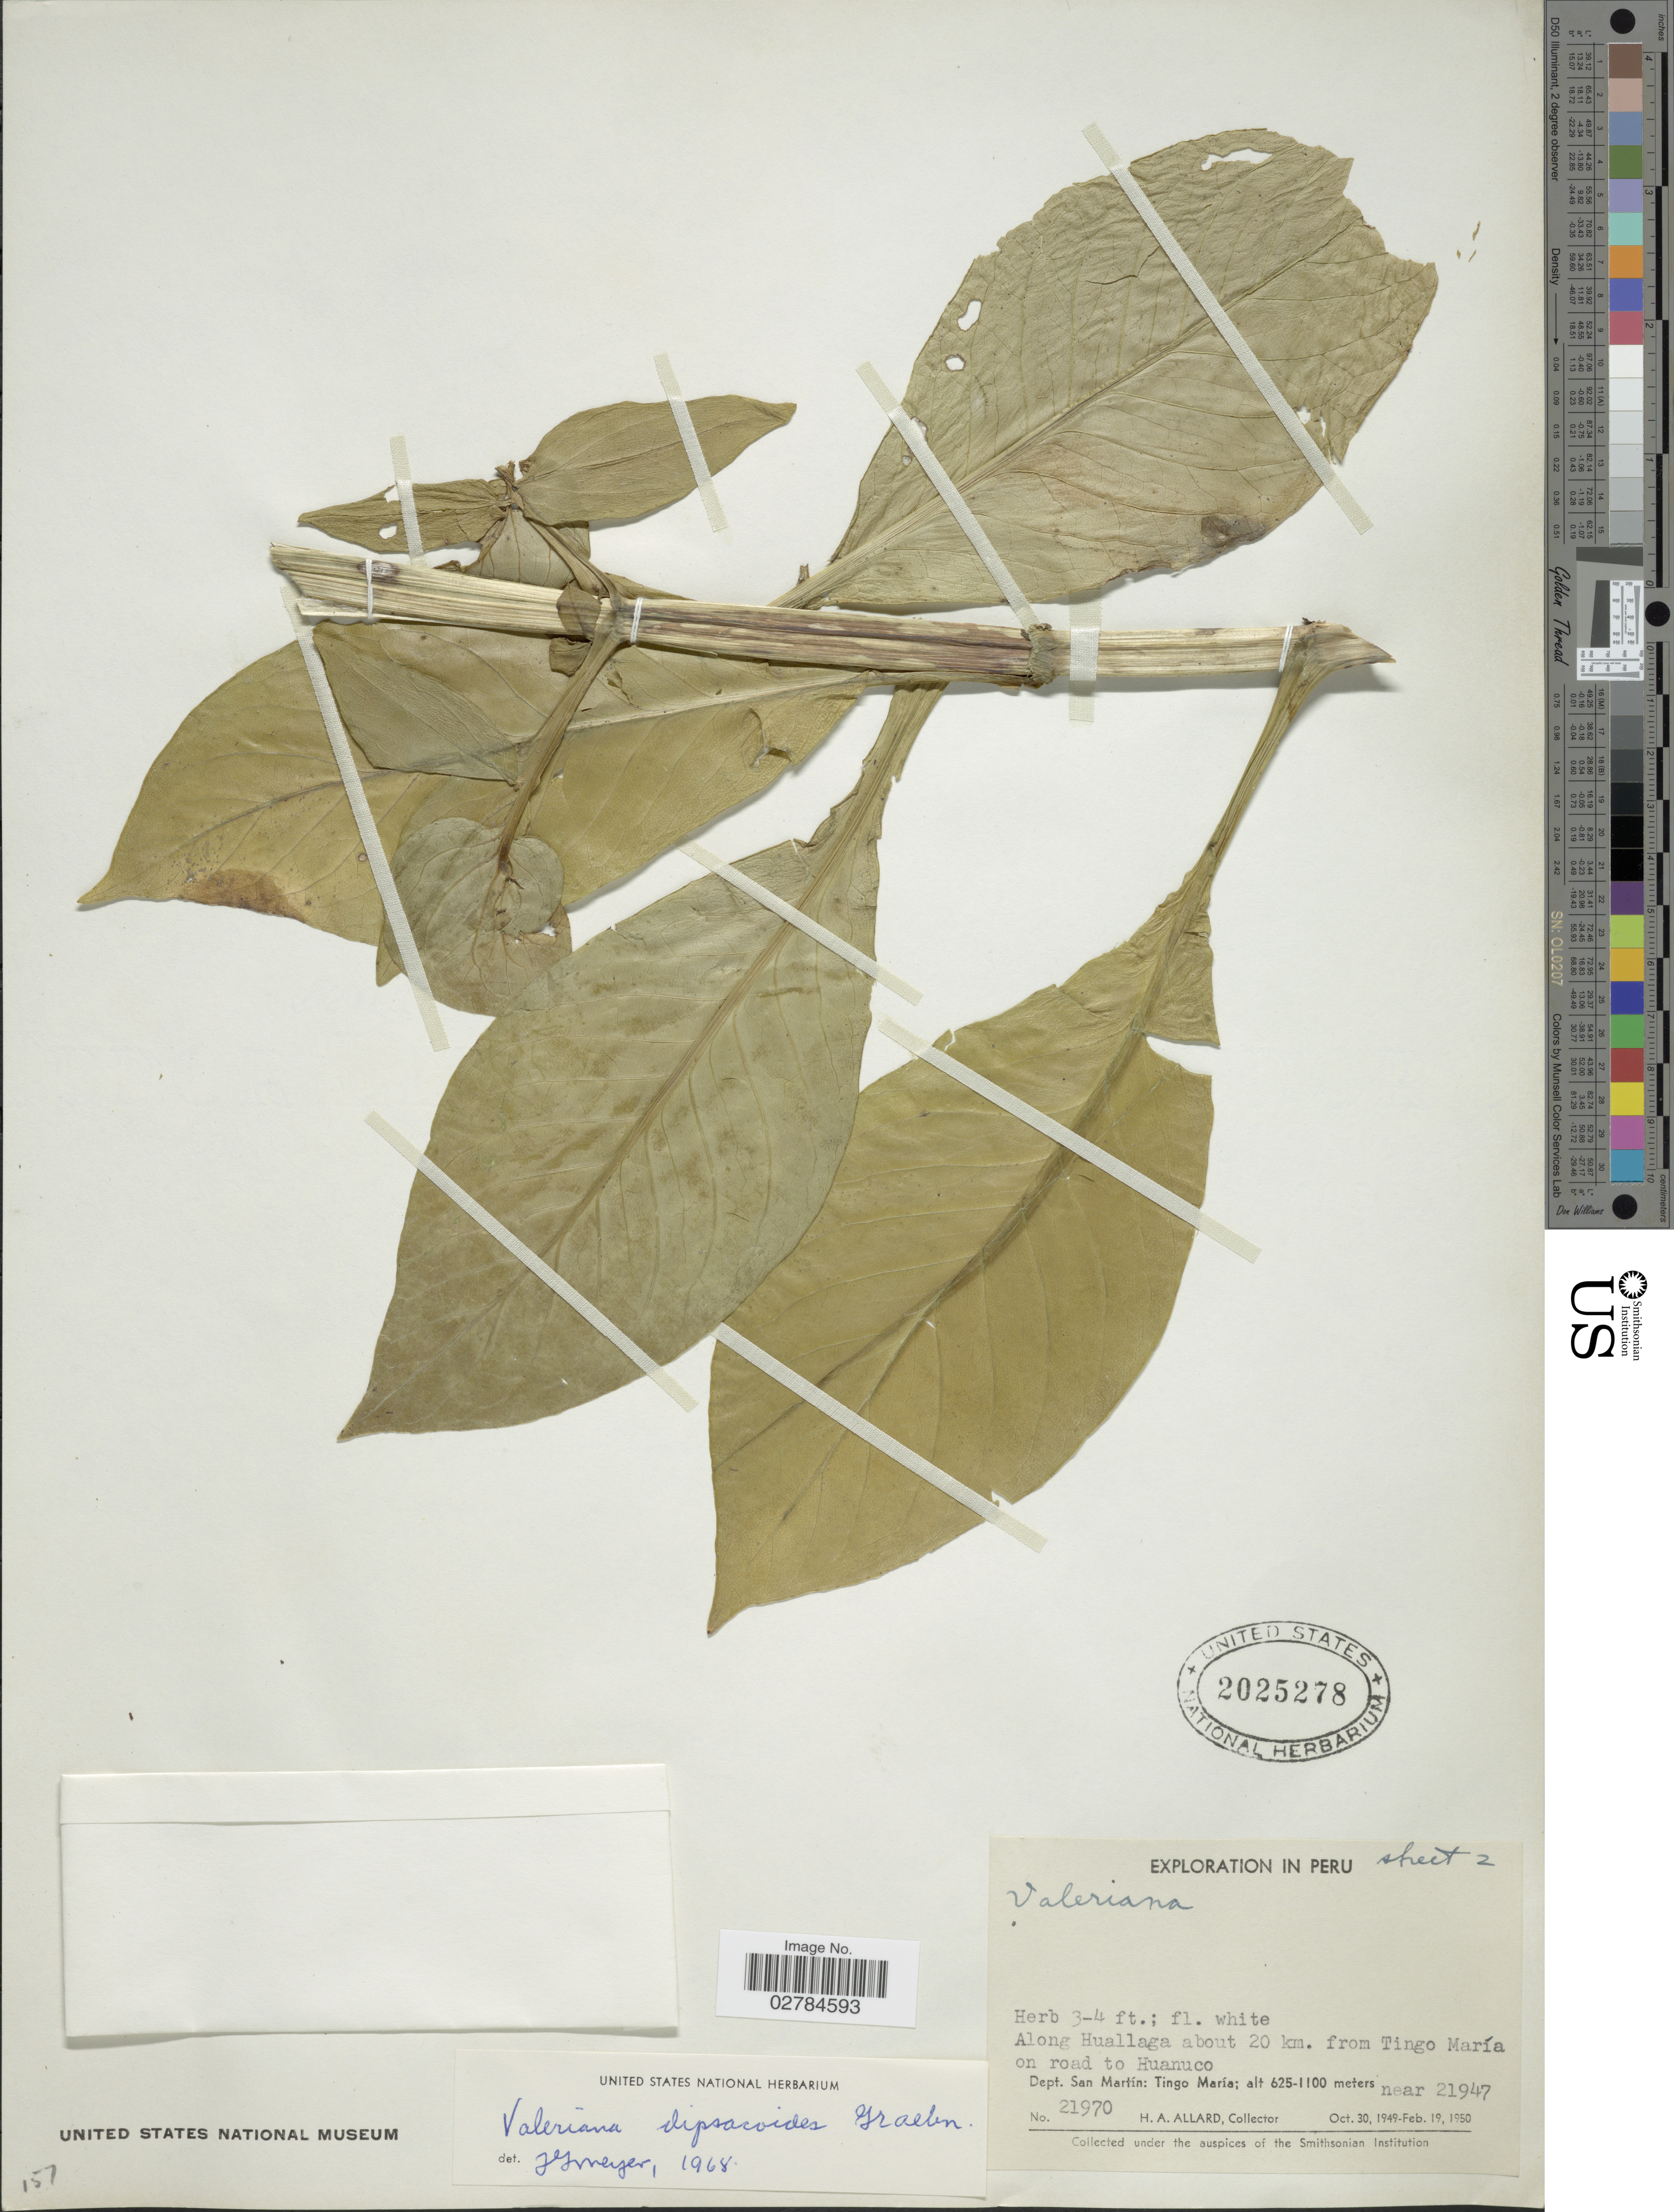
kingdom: Plantae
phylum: Tracheophyta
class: Magnoliopsida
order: Dipsacales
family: Caprifoliaceae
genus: Valeriana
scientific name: Valeriana dipsacoides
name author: Graebn.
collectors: H. A. Allard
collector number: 21970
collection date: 1949-10-30/1950-02-19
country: Peru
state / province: San Martín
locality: Along Huallaga about 20 km. from Tingo María on road to Huanuco. Dept. San Martín: Tingo María.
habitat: along river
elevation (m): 625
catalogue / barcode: US 2025278